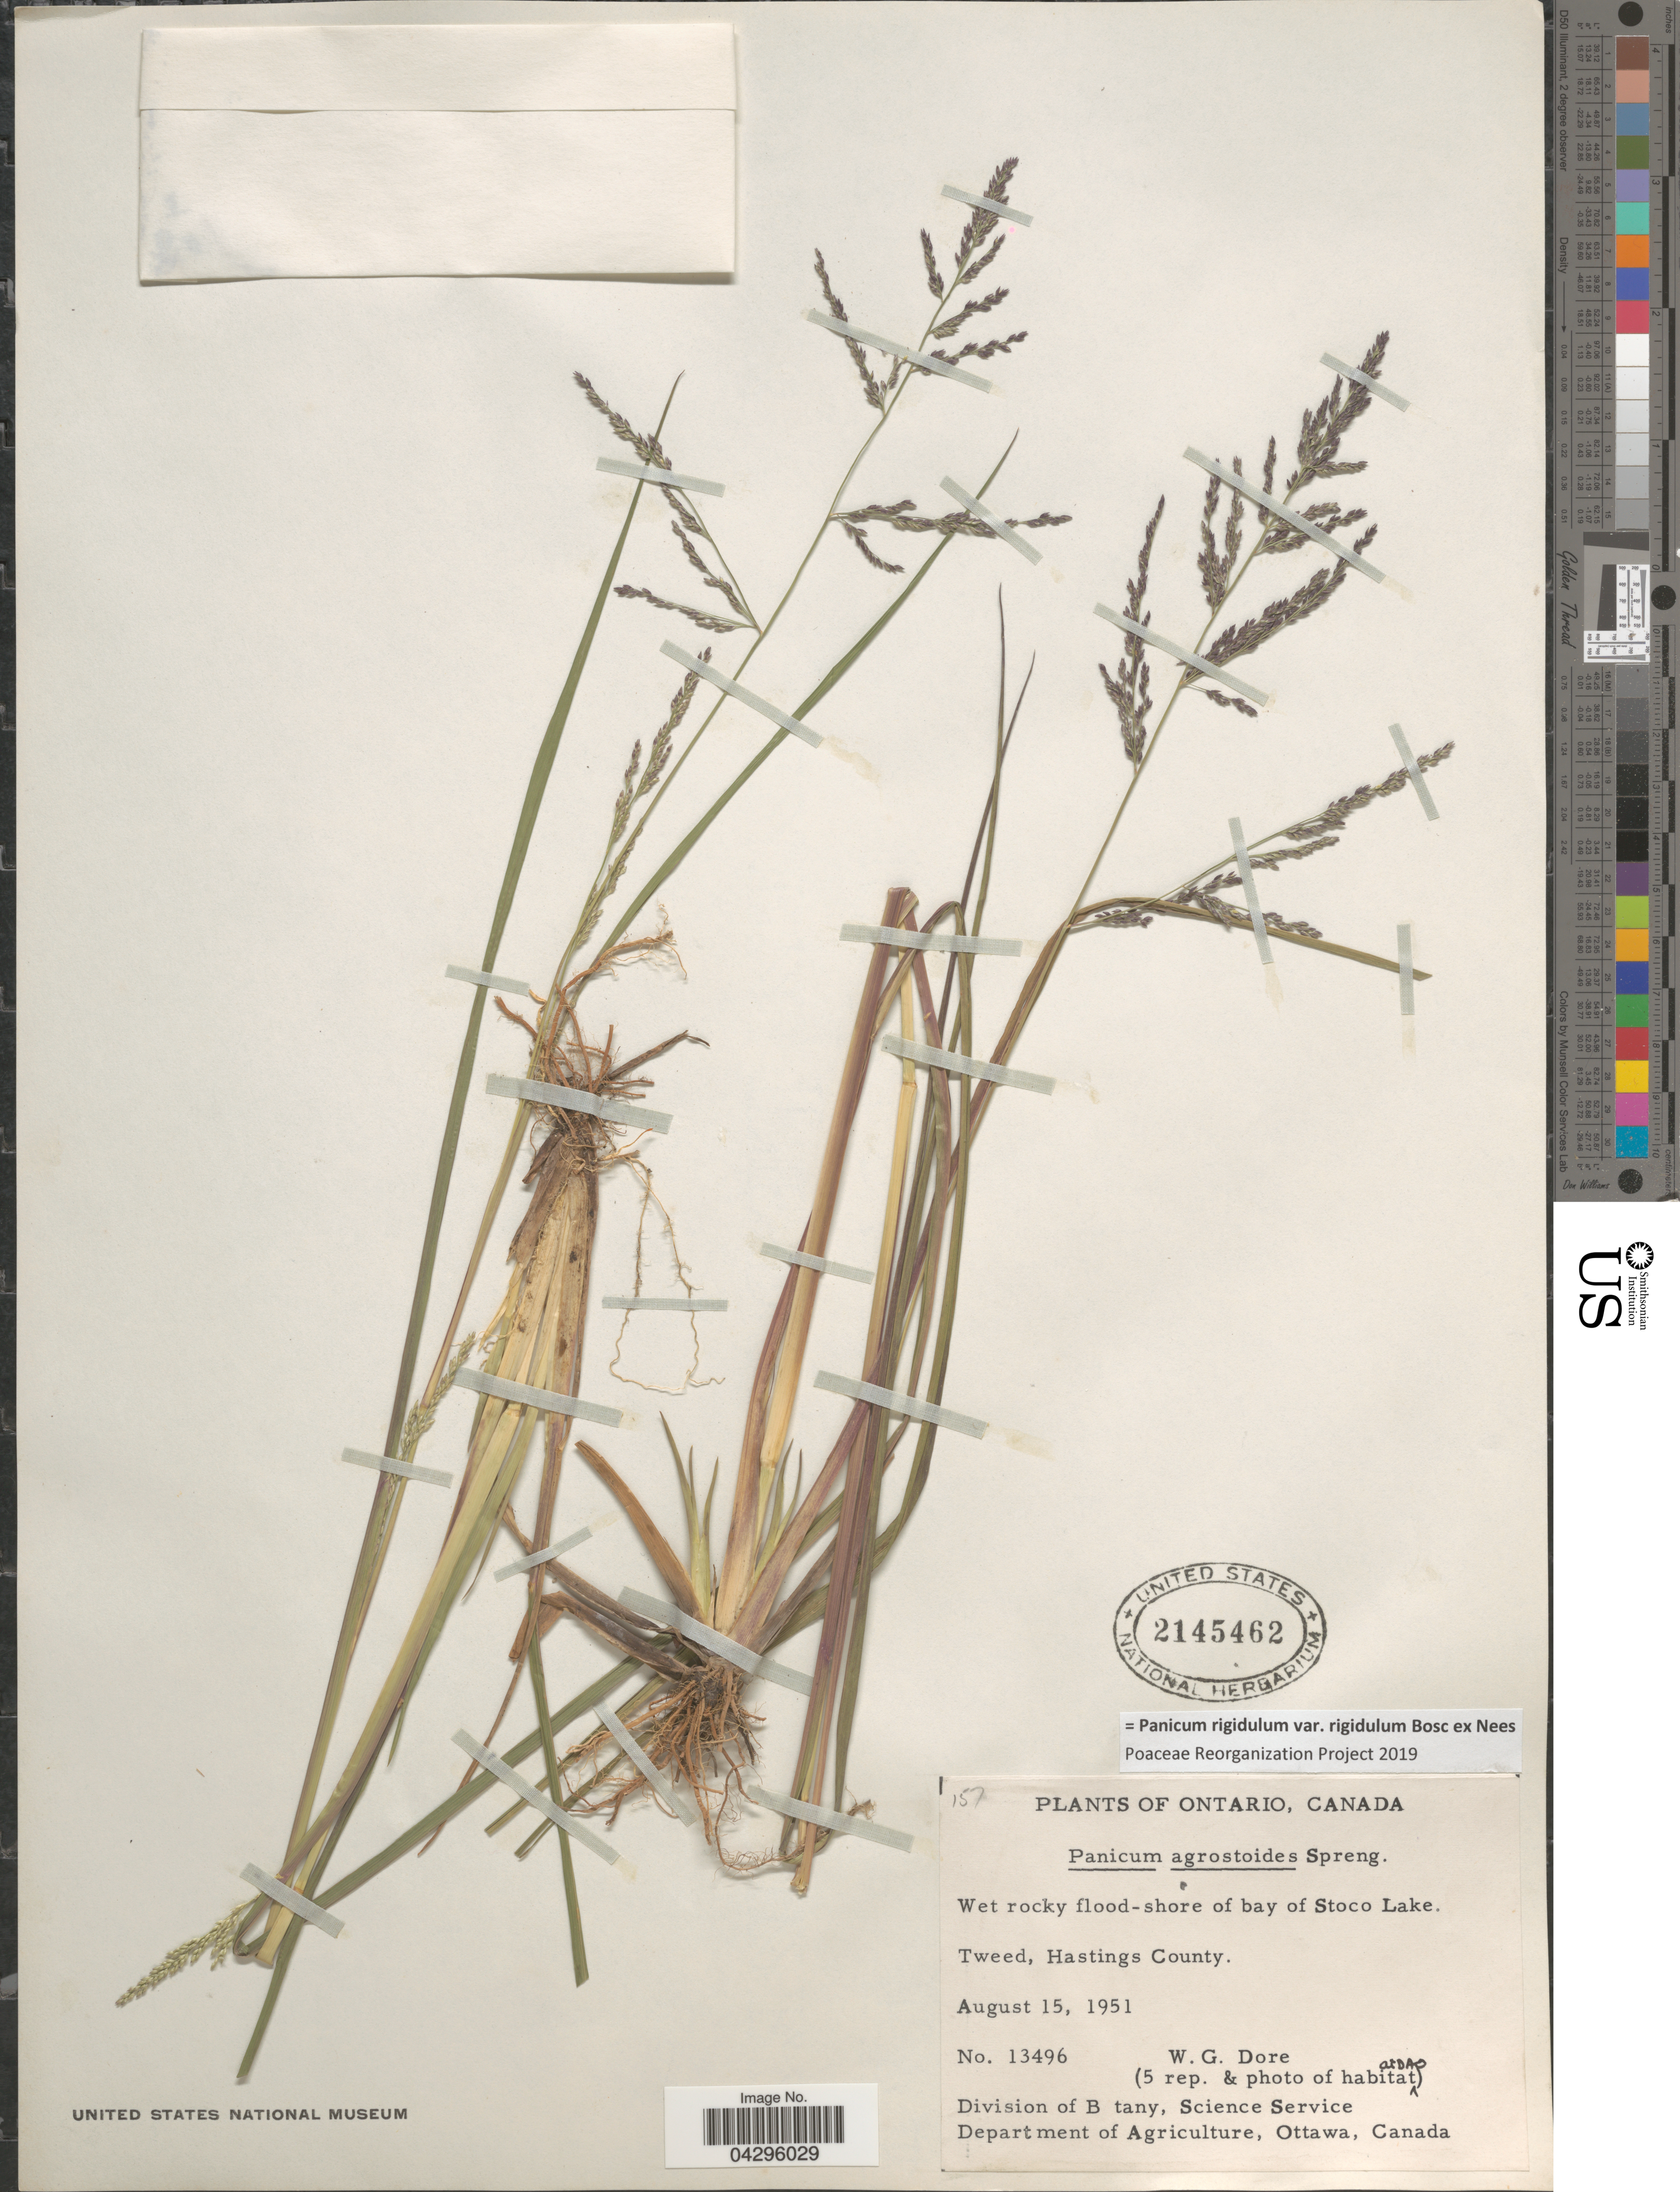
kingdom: Plantae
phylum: Tracheophyta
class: Liliopsida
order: Poales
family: Poaceae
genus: Panicum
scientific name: Panicum rigidulum var. rigidulum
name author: Bosc ex Nees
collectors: W. Dore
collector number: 13496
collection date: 1951-08-15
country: Canada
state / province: Ontario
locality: Wet rocky flood-shore of bay of Stoco Lake. Tweed, Hastings County.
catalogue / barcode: US 2145462